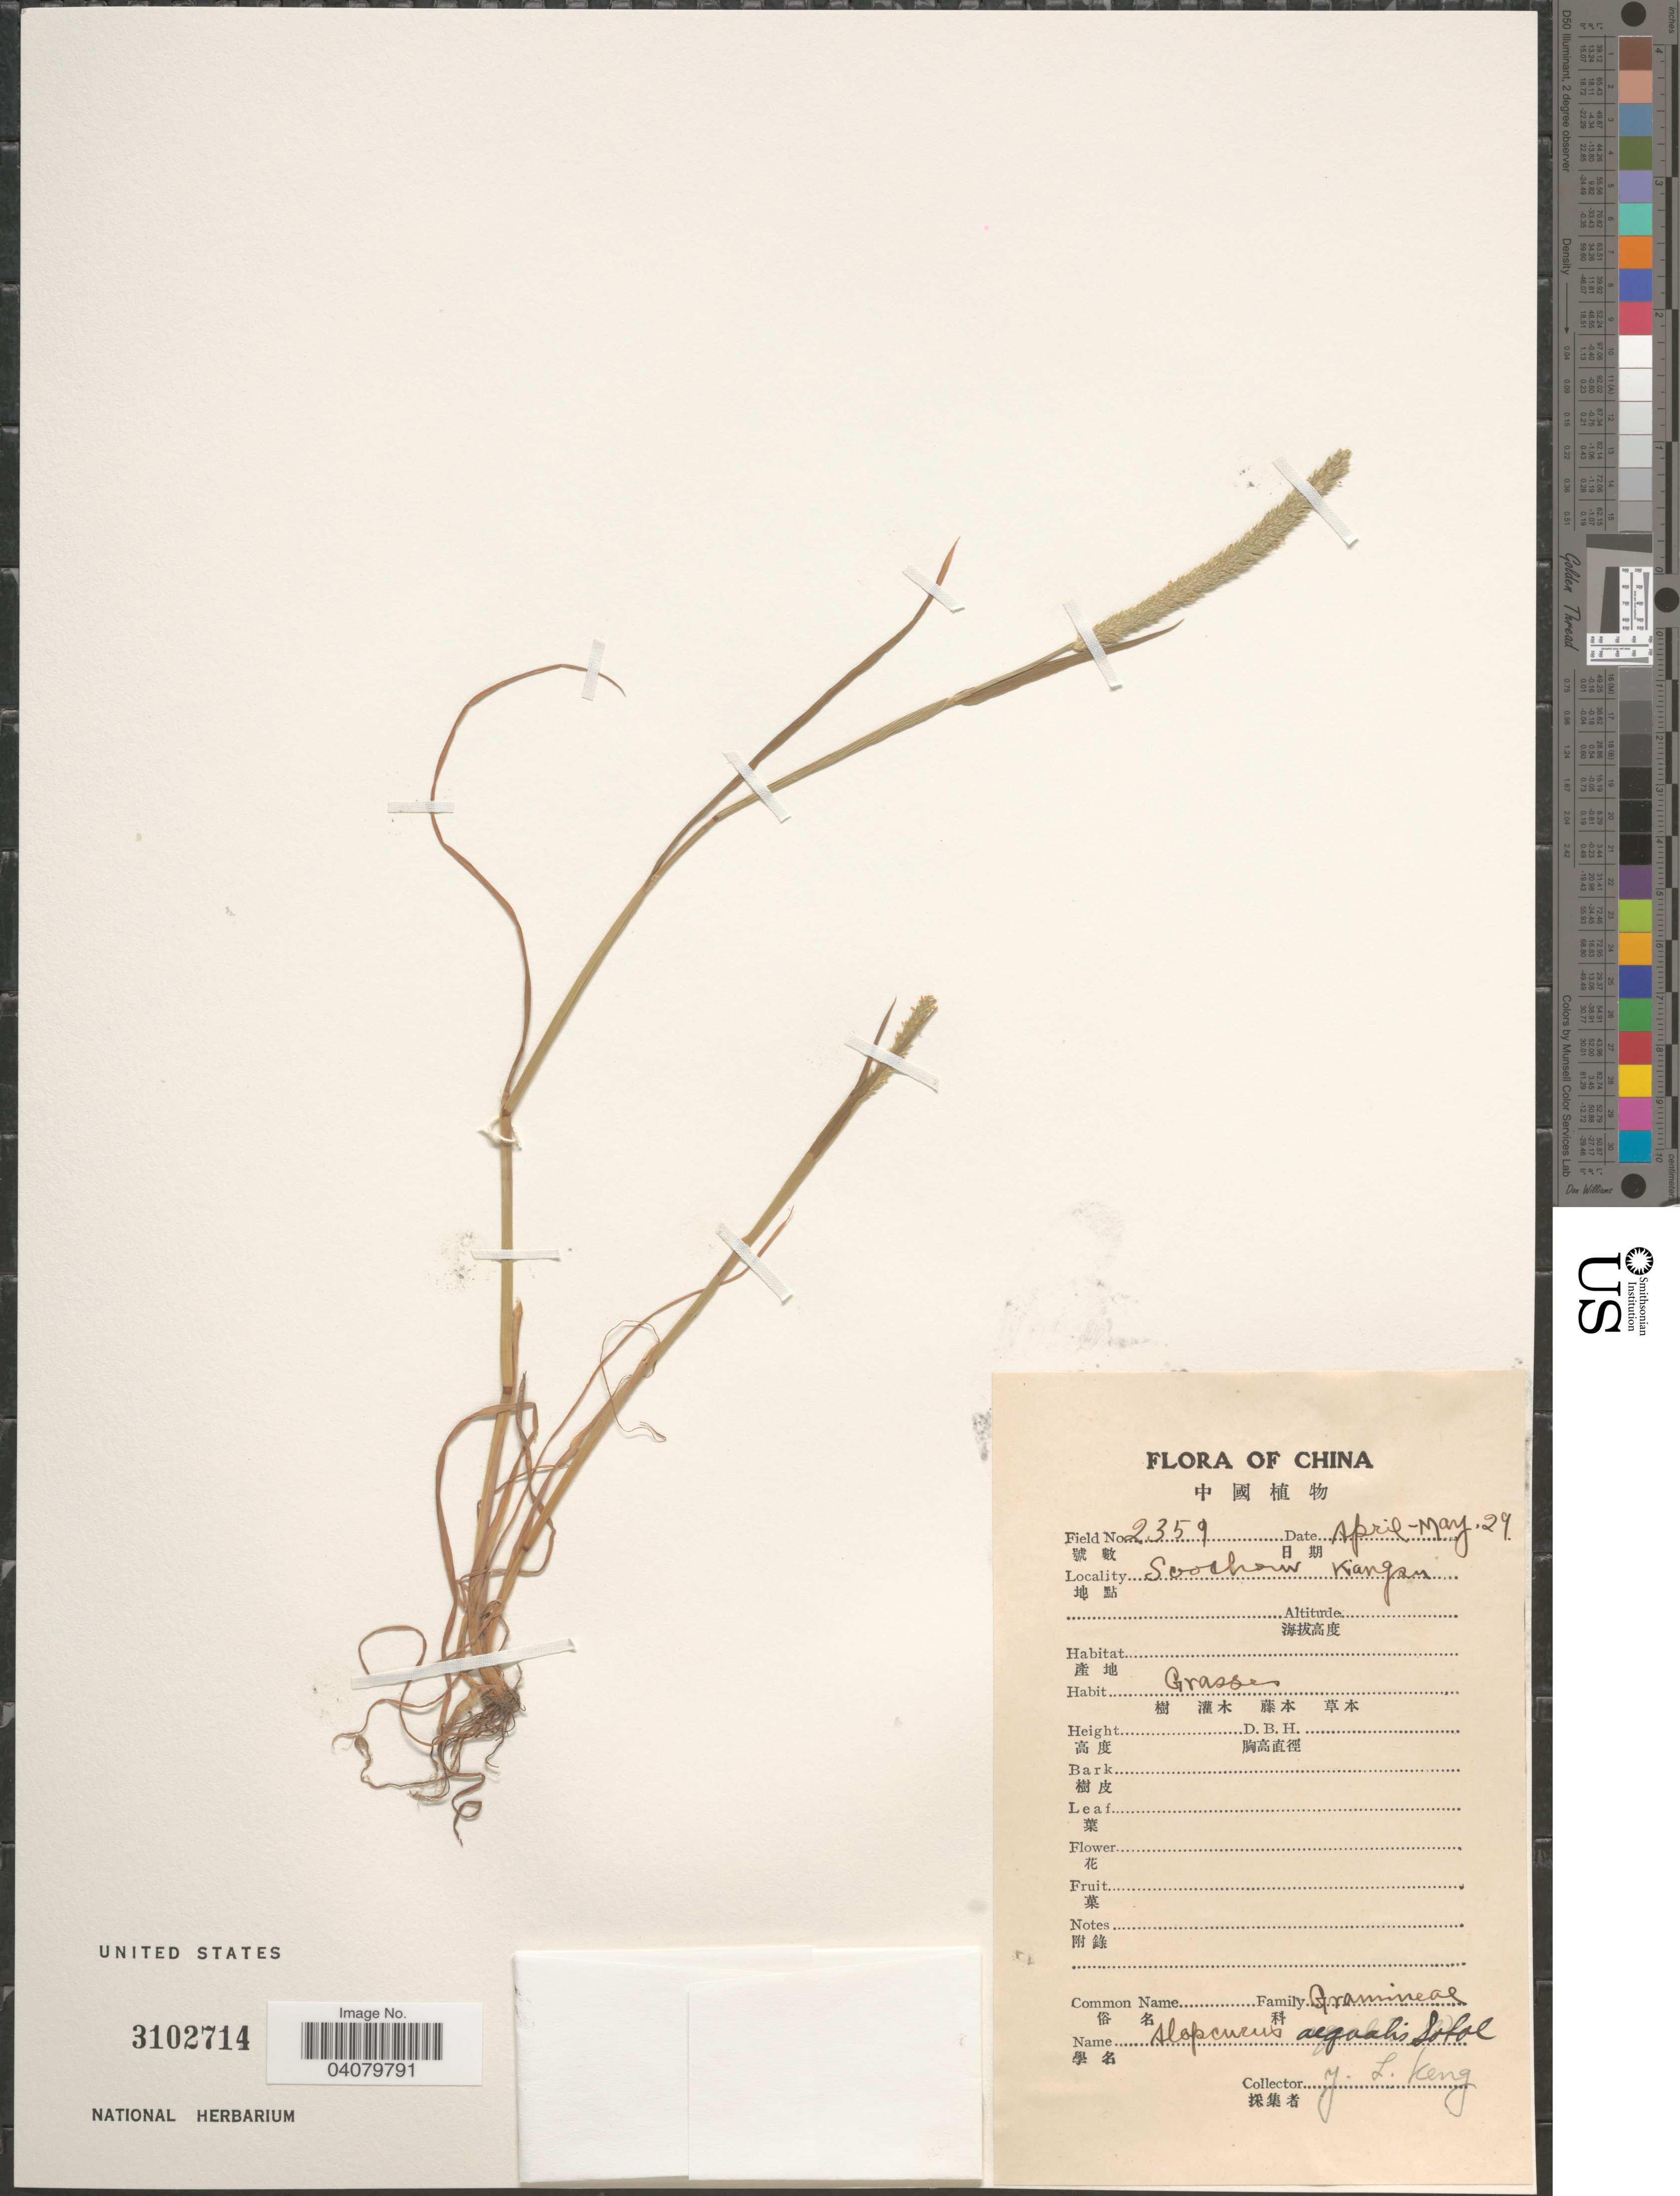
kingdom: Plantae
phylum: Tracheophyta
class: Liliopsida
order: Poales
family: Poaceae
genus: Alopecurus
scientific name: Alopecurus aequalis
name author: Sobol.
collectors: Y. L. Keng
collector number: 2359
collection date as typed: Transcribed d/m/y: /4/29 to /5/29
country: China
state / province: Jiangsu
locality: Soochow. Kiangsu.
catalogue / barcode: US 3102714